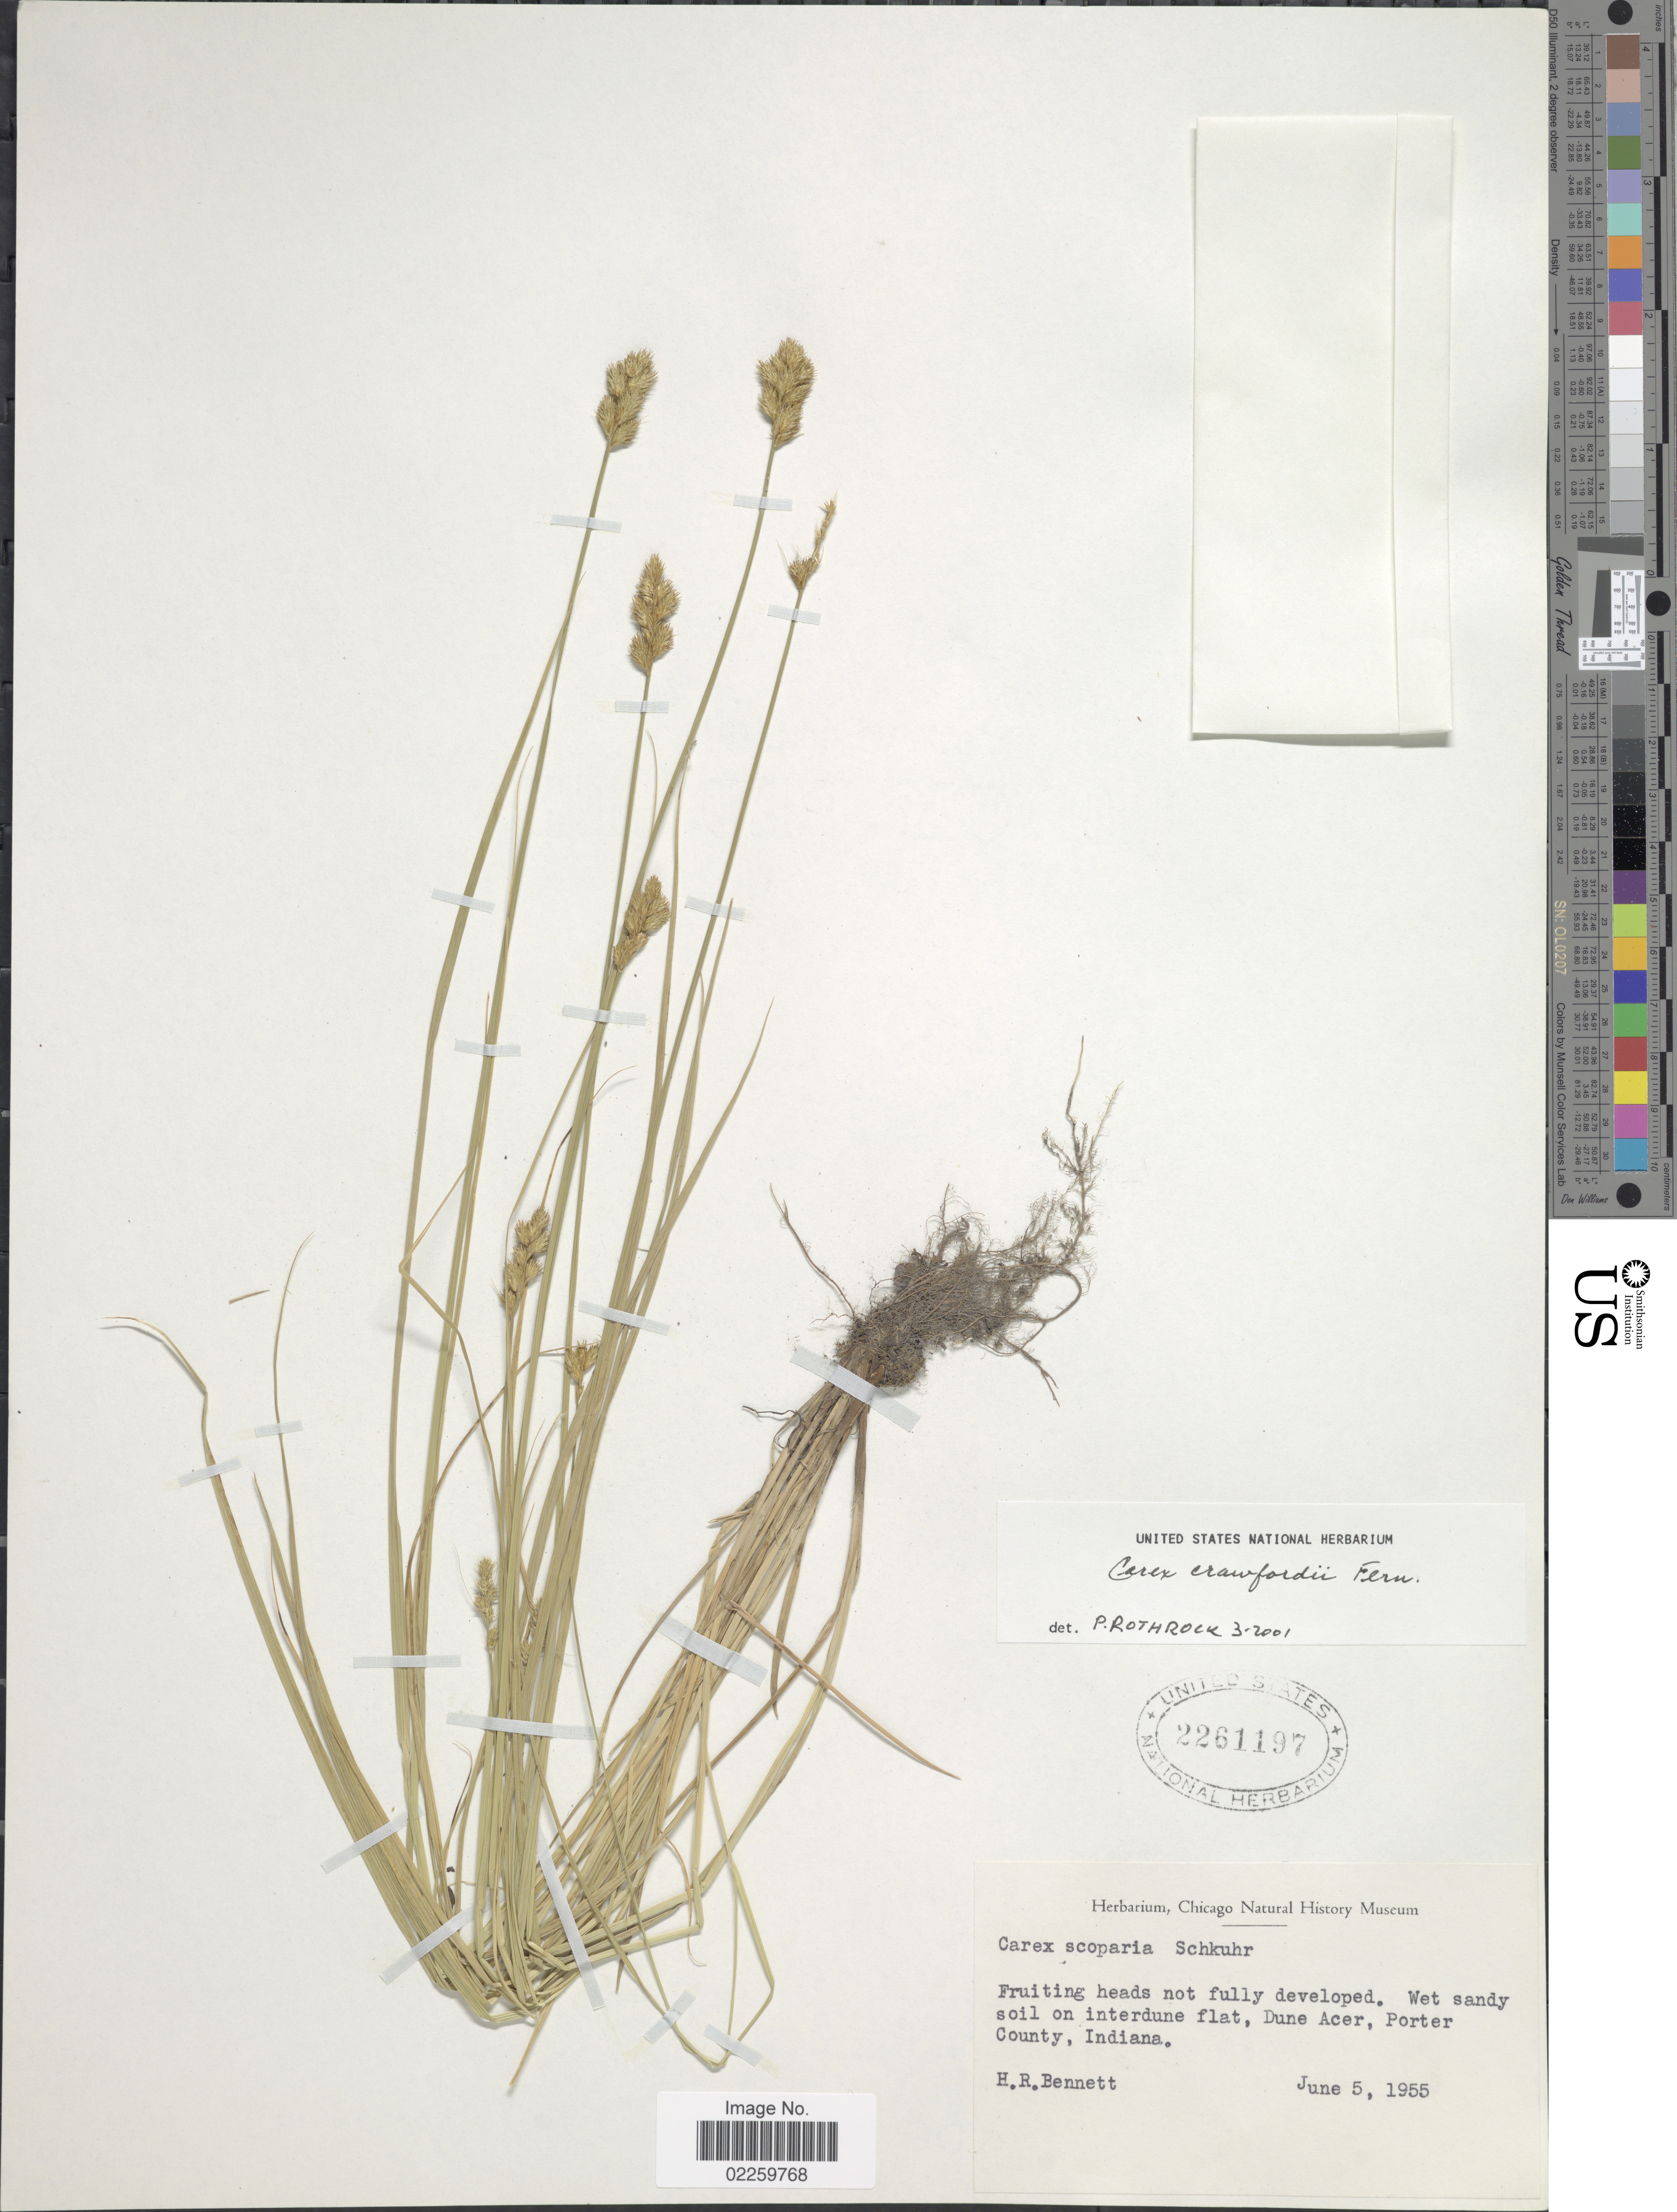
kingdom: Plantae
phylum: Tracheophyta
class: Liliopsida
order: Poales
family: Cyperaceae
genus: Carex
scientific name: Carex crawfordii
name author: Fernald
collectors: H. R. Bennett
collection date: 1955-06-05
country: United States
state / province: Indiana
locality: On interdune flat, Dune Acer, Porter County.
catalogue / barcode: US 2261197